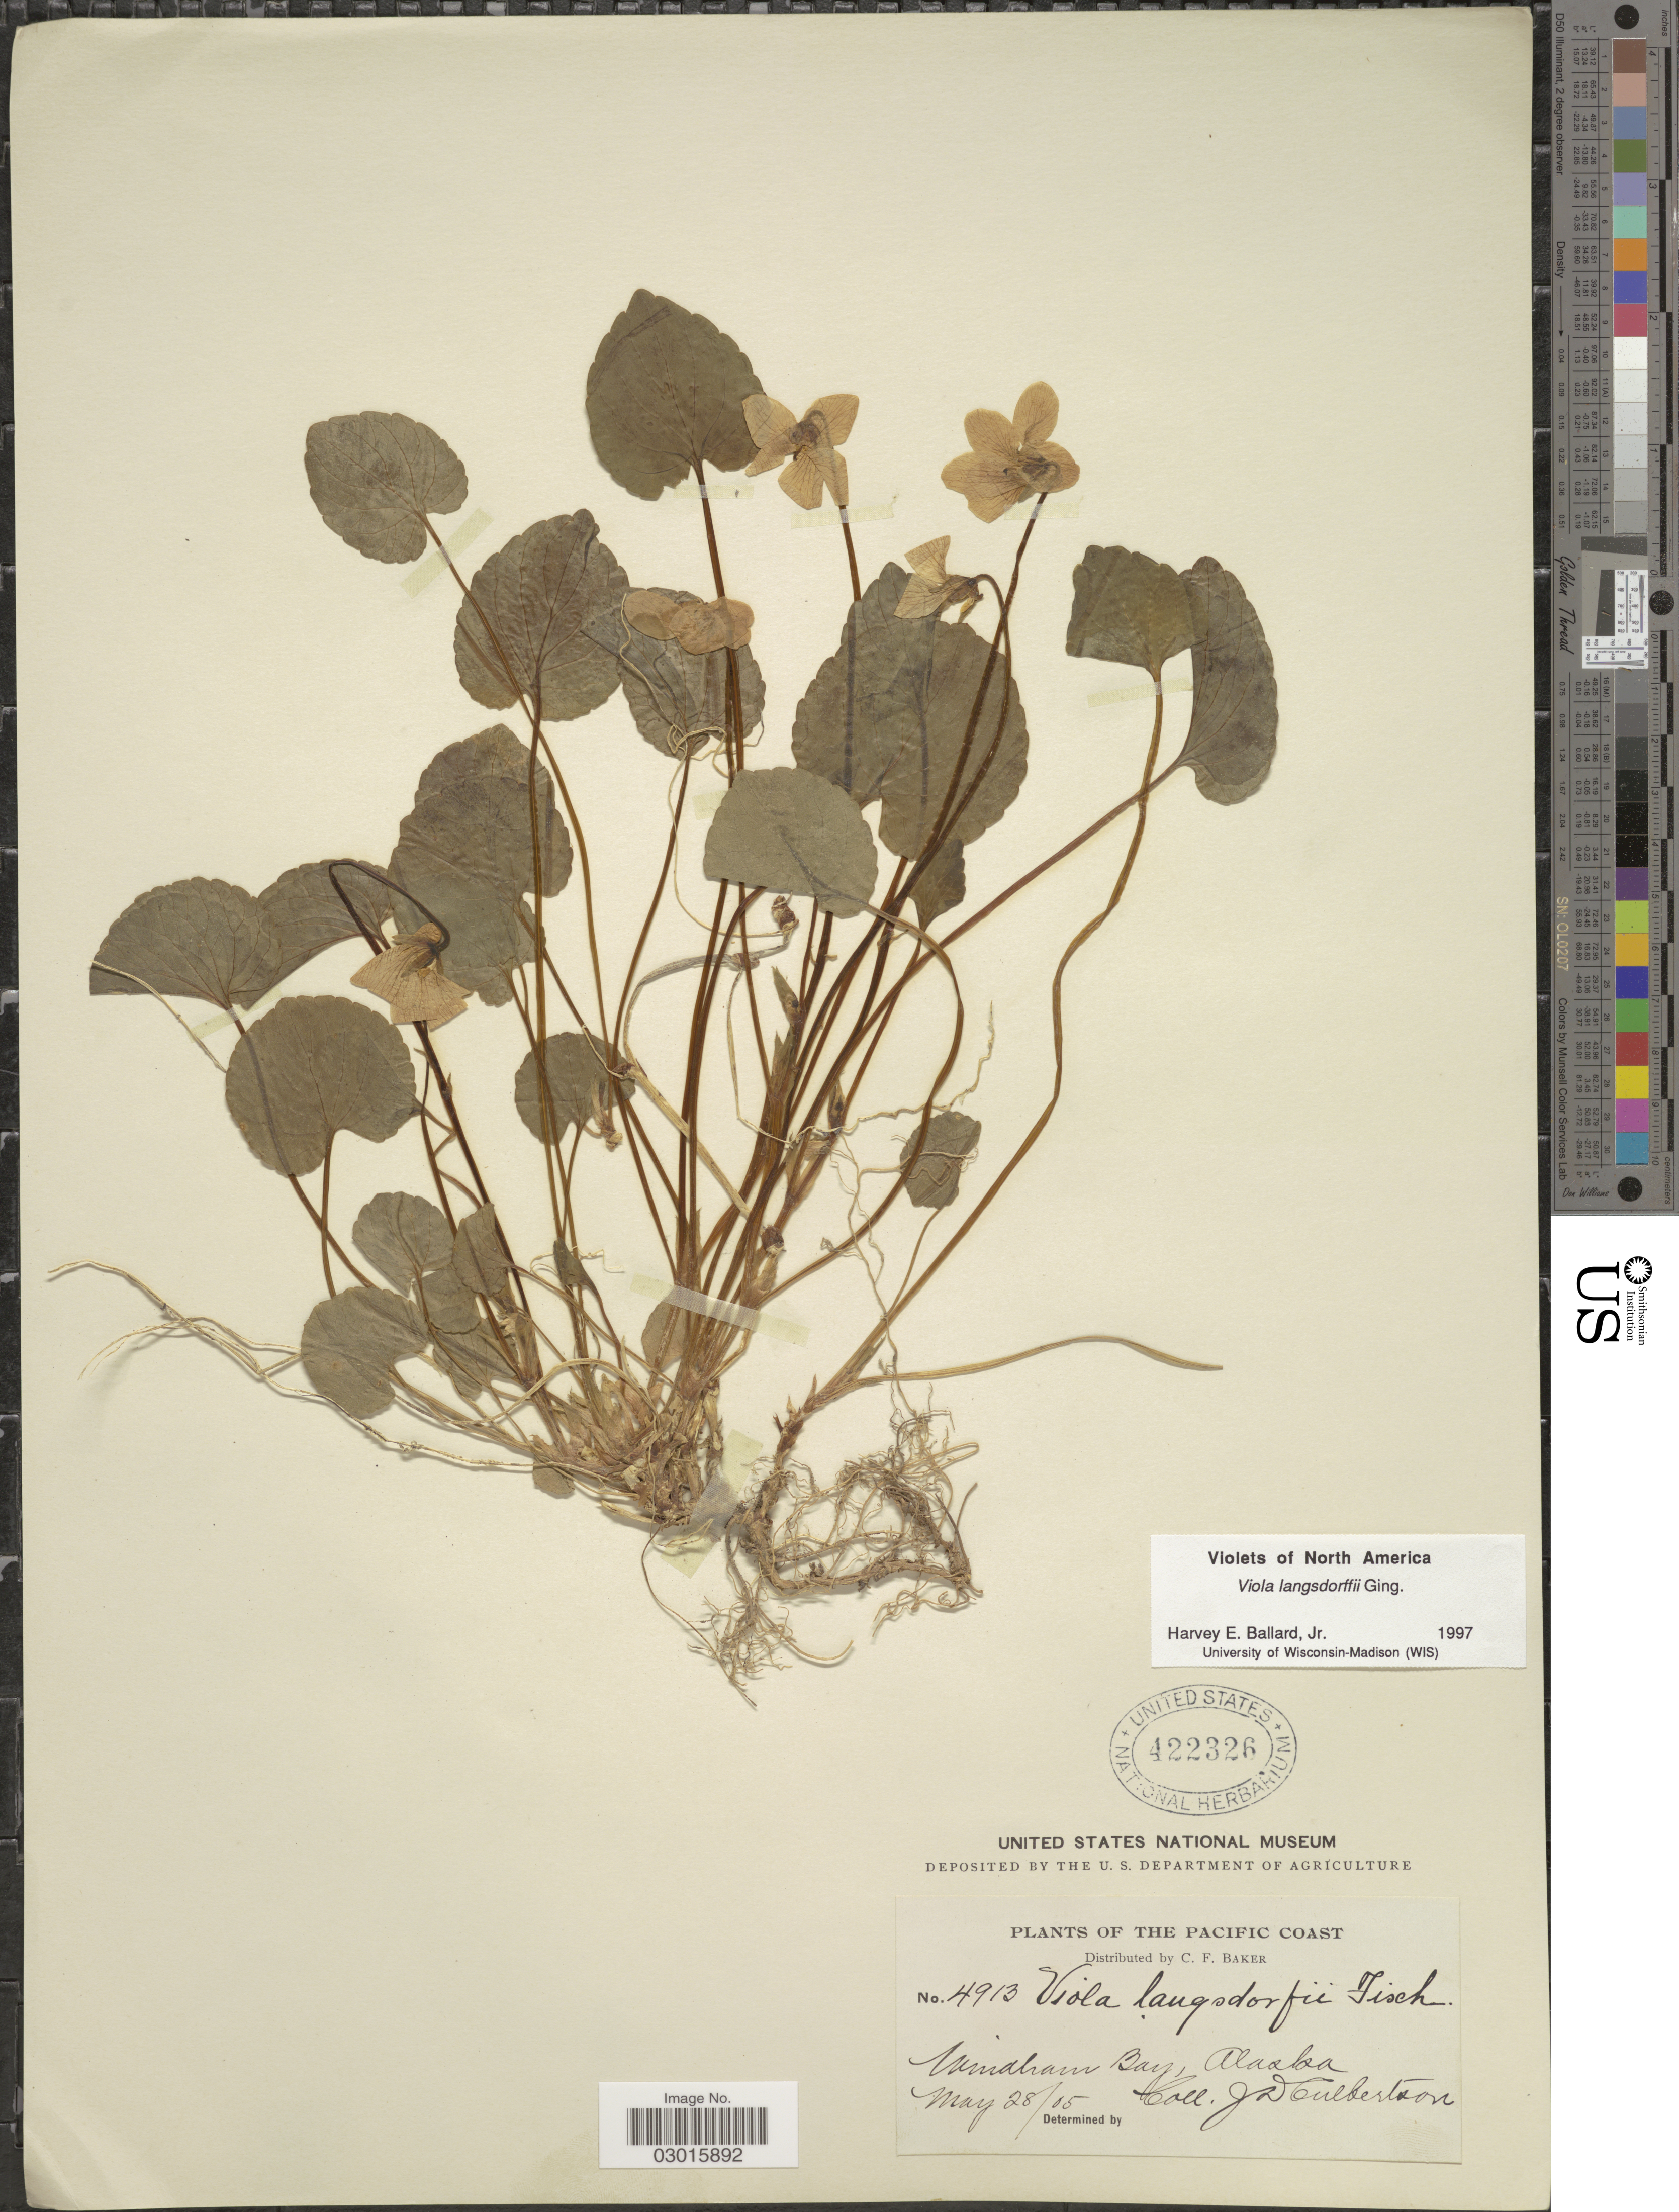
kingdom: Plantae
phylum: Tracheophyta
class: Magnoliopsida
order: Malpighiales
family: Violaceae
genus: Viola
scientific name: Viola langsdorffii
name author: Fisch. ex Ging.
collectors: J. Culbertson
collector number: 4913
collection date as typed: Transcribed d/m/y: 28/5/5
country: United States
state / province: Alaska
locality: The Pacific Coast, Windham Bay.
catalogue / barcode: US 422326